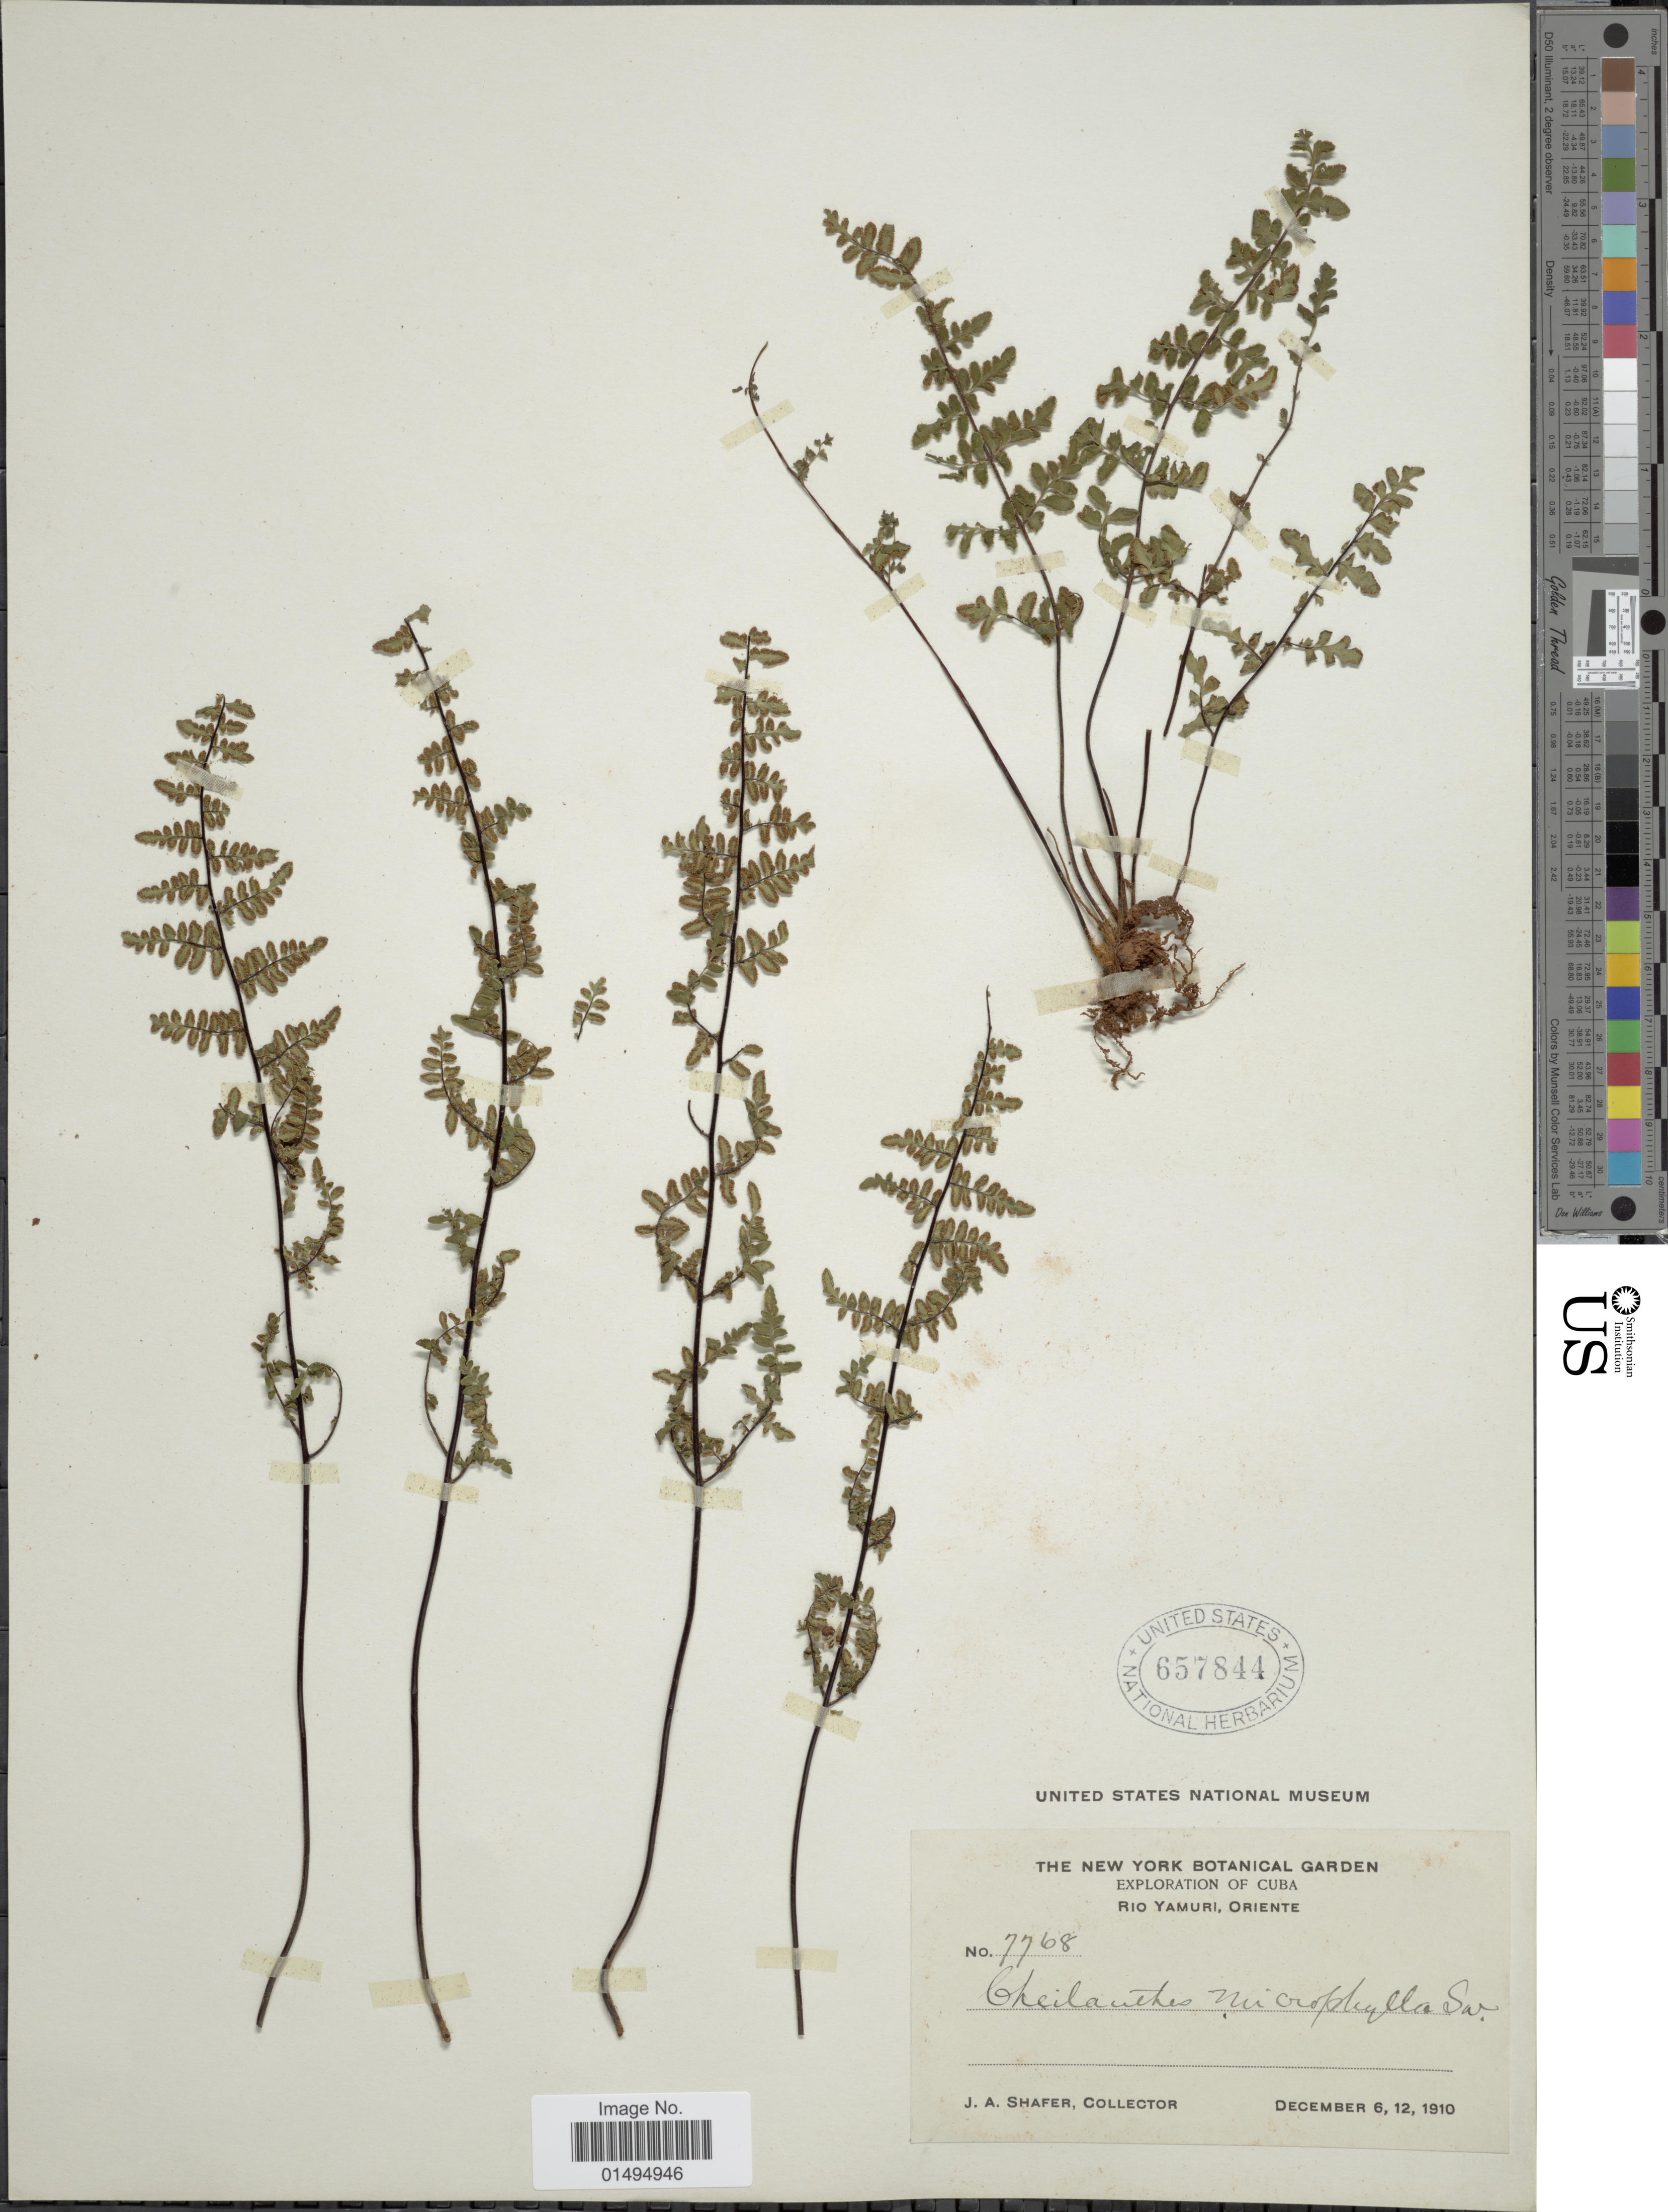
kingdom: Plantae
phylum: Tracheophyta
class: Polypodiopsida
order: Polypodiales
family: Pteridaceae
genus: Myriopteris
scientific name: Myriopteris microphylla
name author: (Sw.) Grusz & Windham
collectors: J. A. Shafer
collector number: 7768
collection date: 1910-12-06/1910-12-12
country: Cuba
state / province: Oriente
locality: Rio Yamuri, Oriente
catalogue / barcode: US 657844